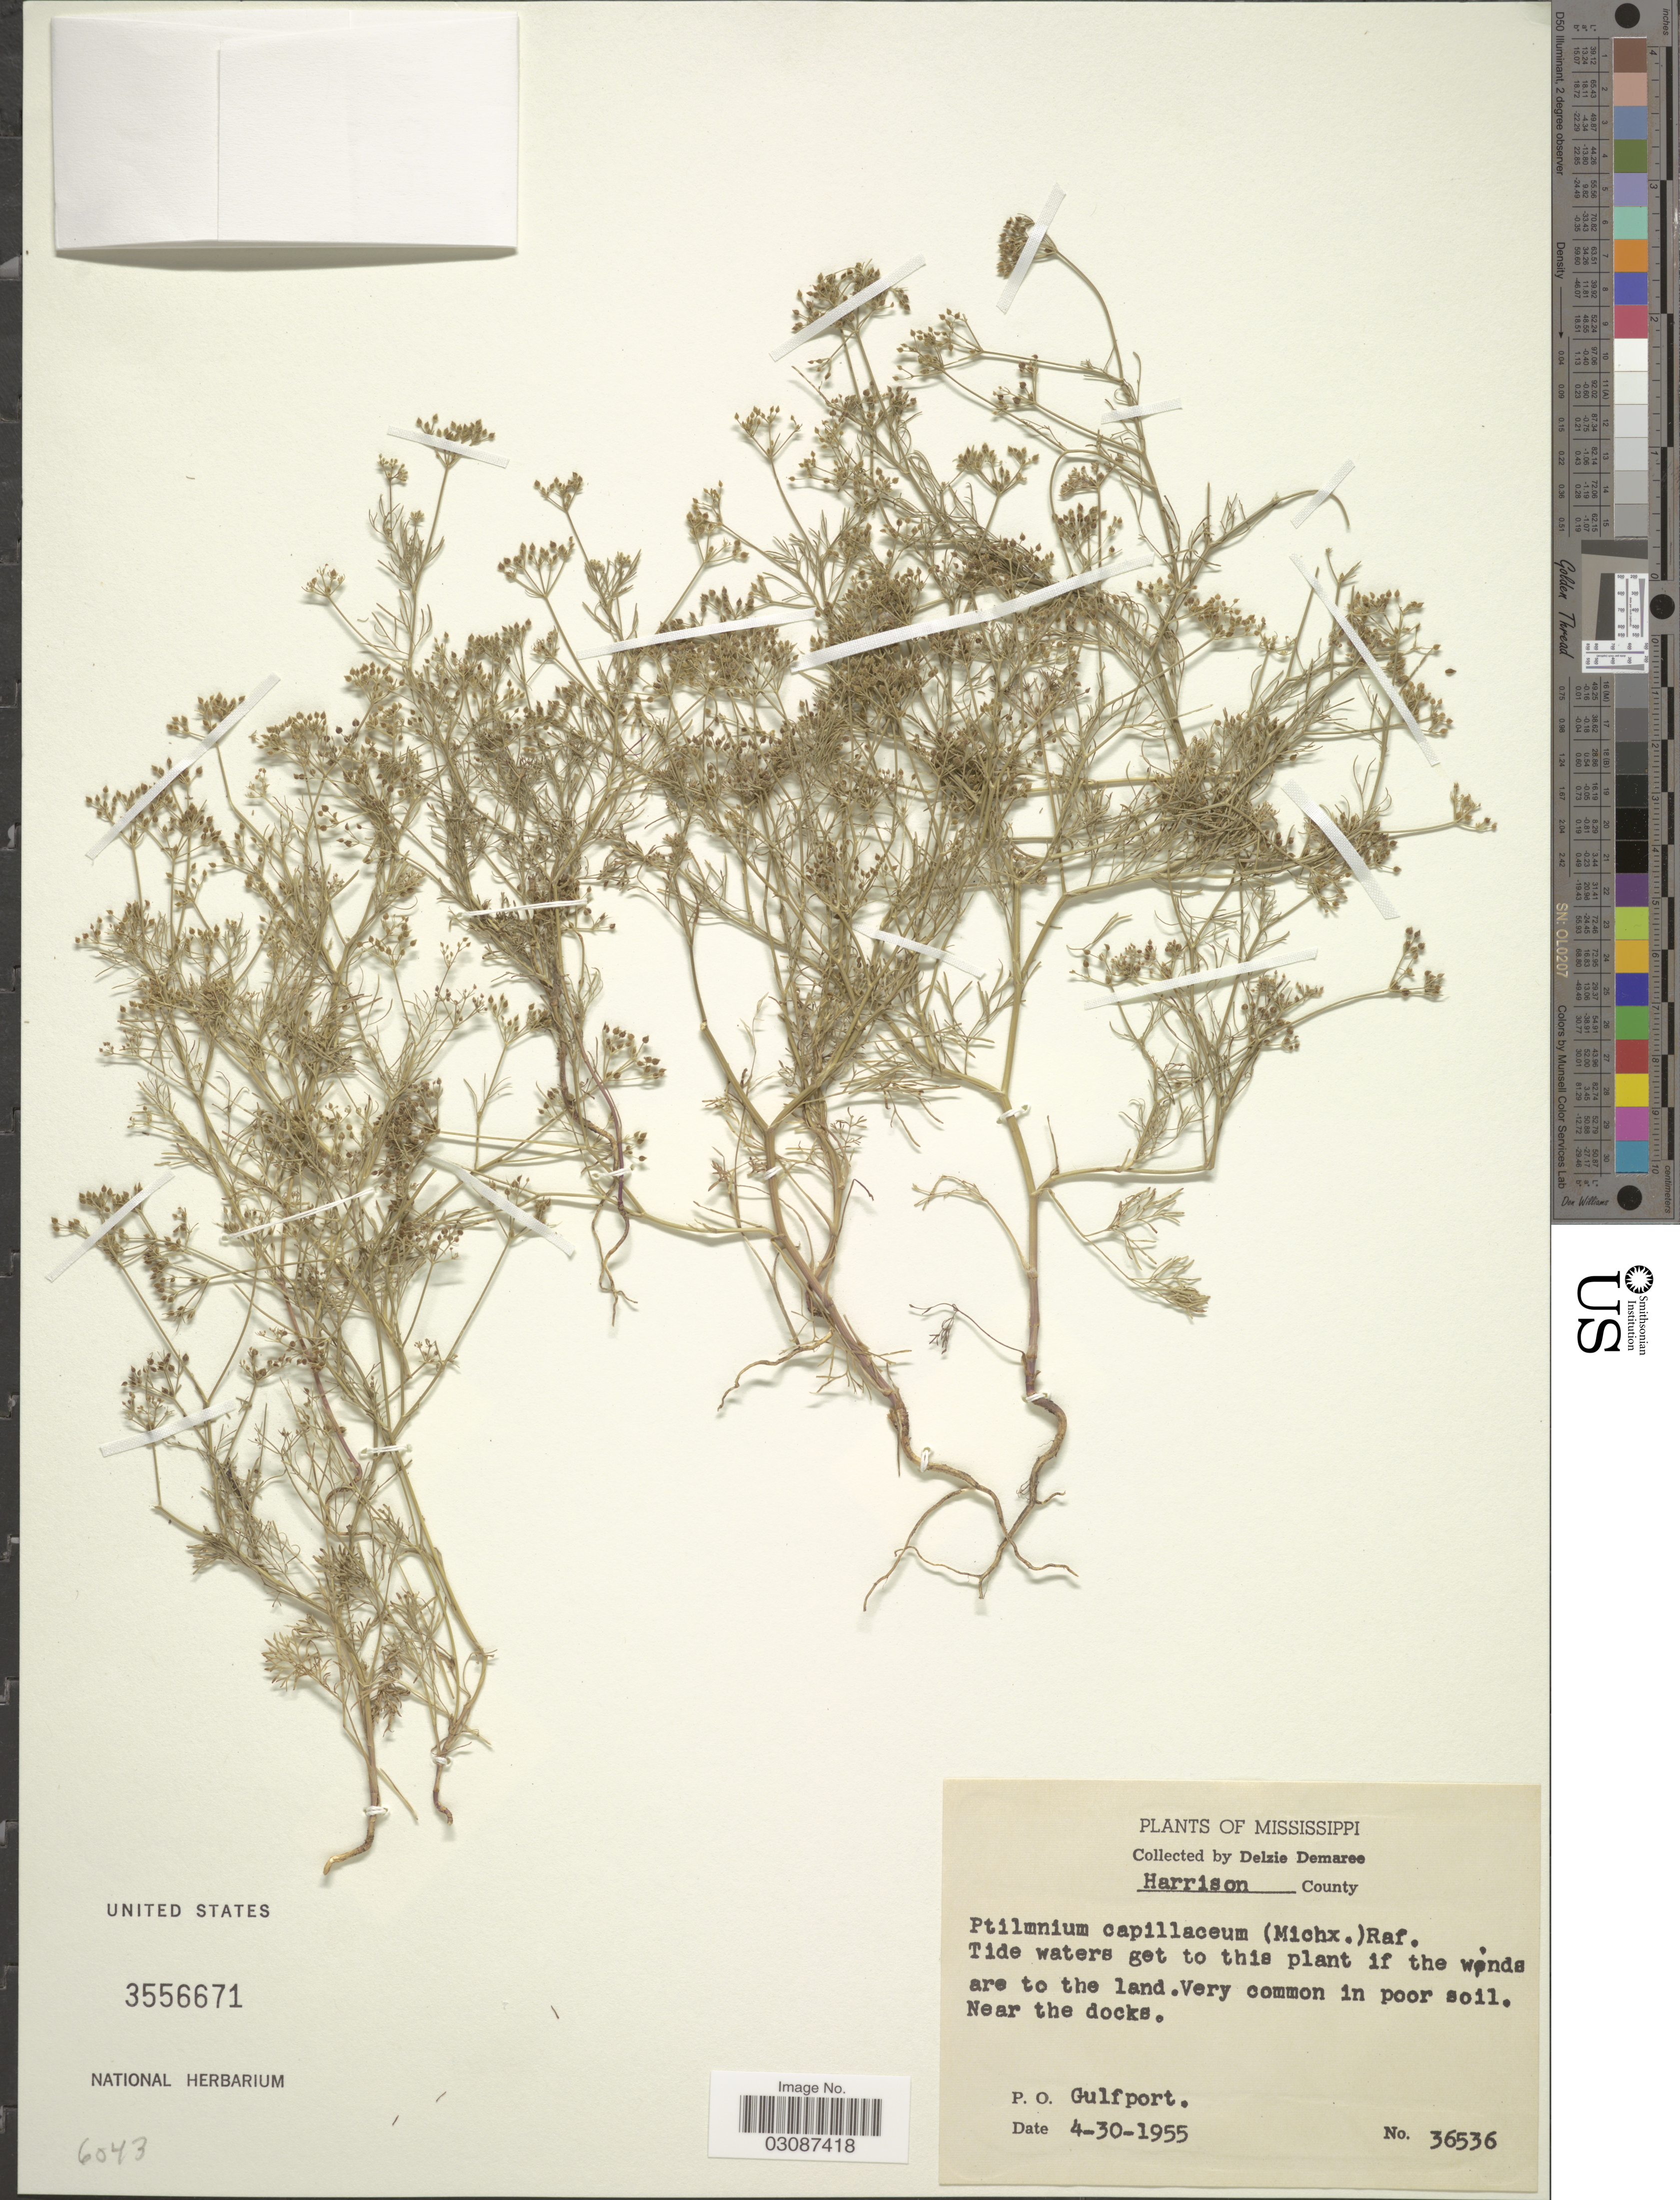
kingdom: Plantae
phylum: Tracheophyta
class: Magnoliopsida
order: Apiales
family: Apiaceae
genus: Ptilimnium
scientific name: Ptilimnium capillaceum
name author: (Michx.) Raf.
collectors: D. Demaree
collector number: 36536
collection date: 1955-04-30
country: United States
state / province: Mississippi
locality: Harrison County. Near the docks. P.O. Gulfport.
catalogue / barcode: US 3556671